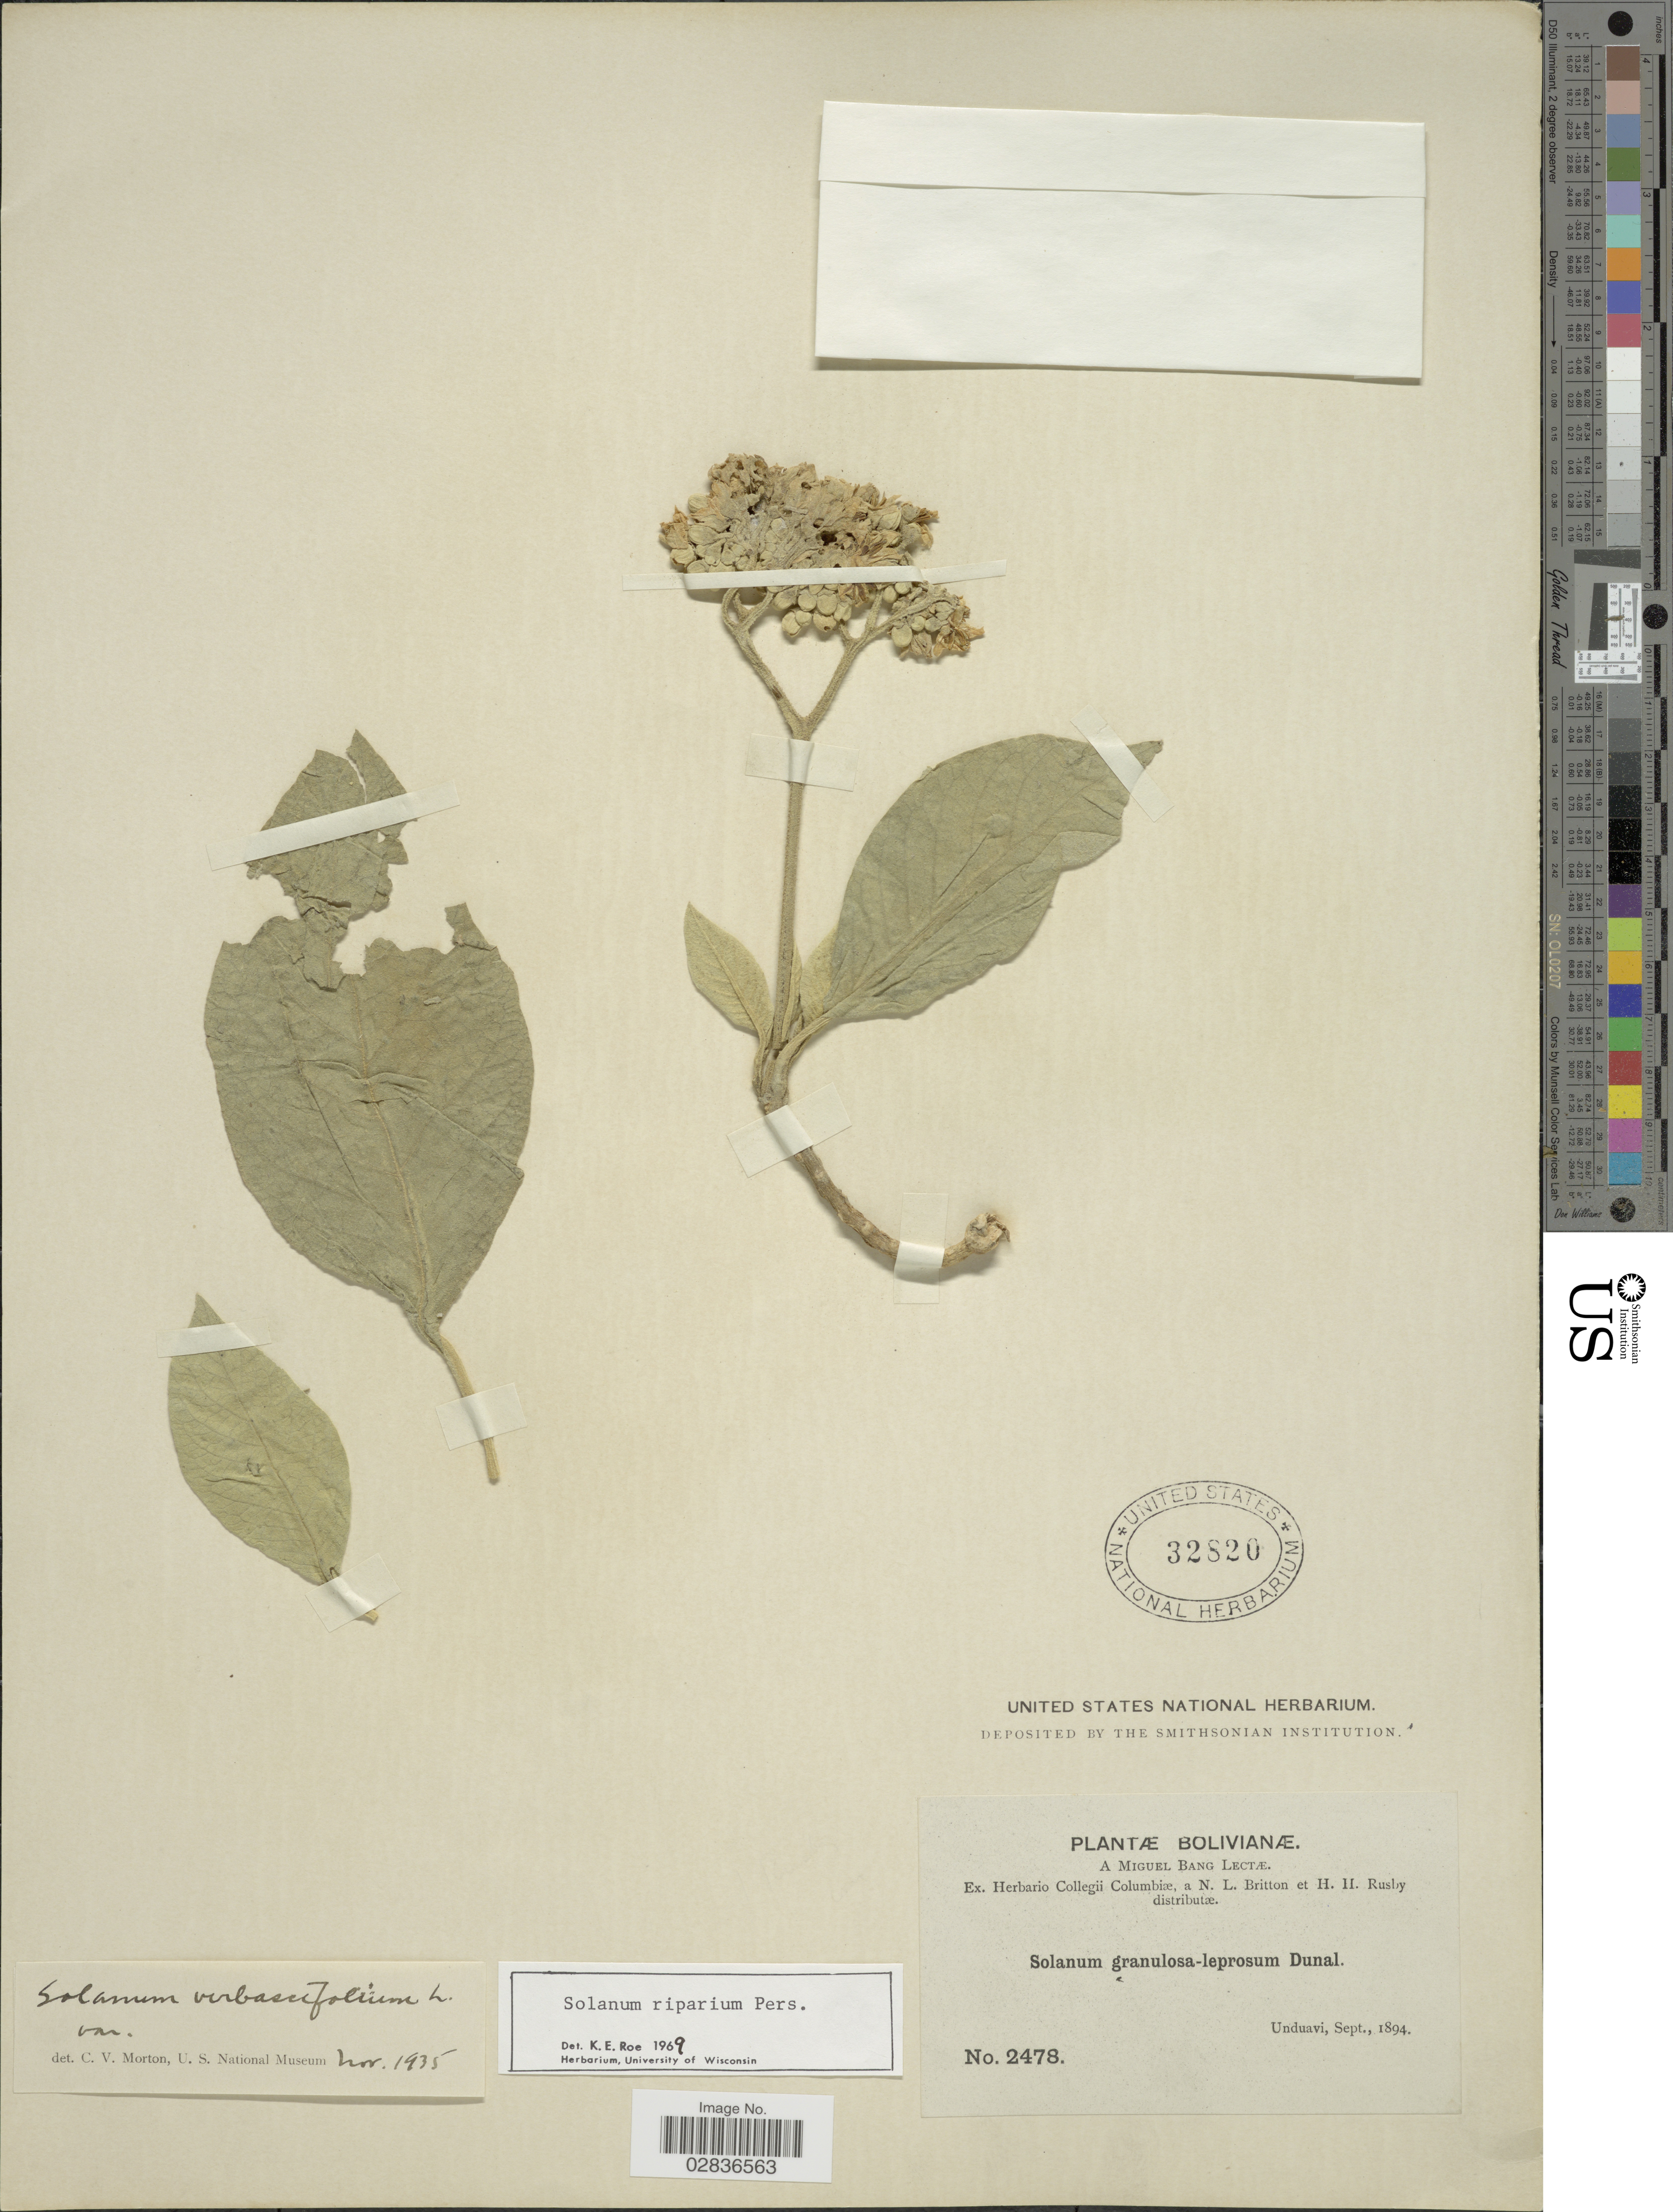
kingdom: Plantae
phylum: Tracheophyta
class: Magnoliopsida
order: Solanales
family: Solanaceae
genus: Solanum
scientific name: Solanum riparium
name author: Pers.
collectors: M. Bang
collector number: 2478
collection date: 1894-09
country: Bolivia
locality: Unduavi.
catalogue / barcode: US 32820